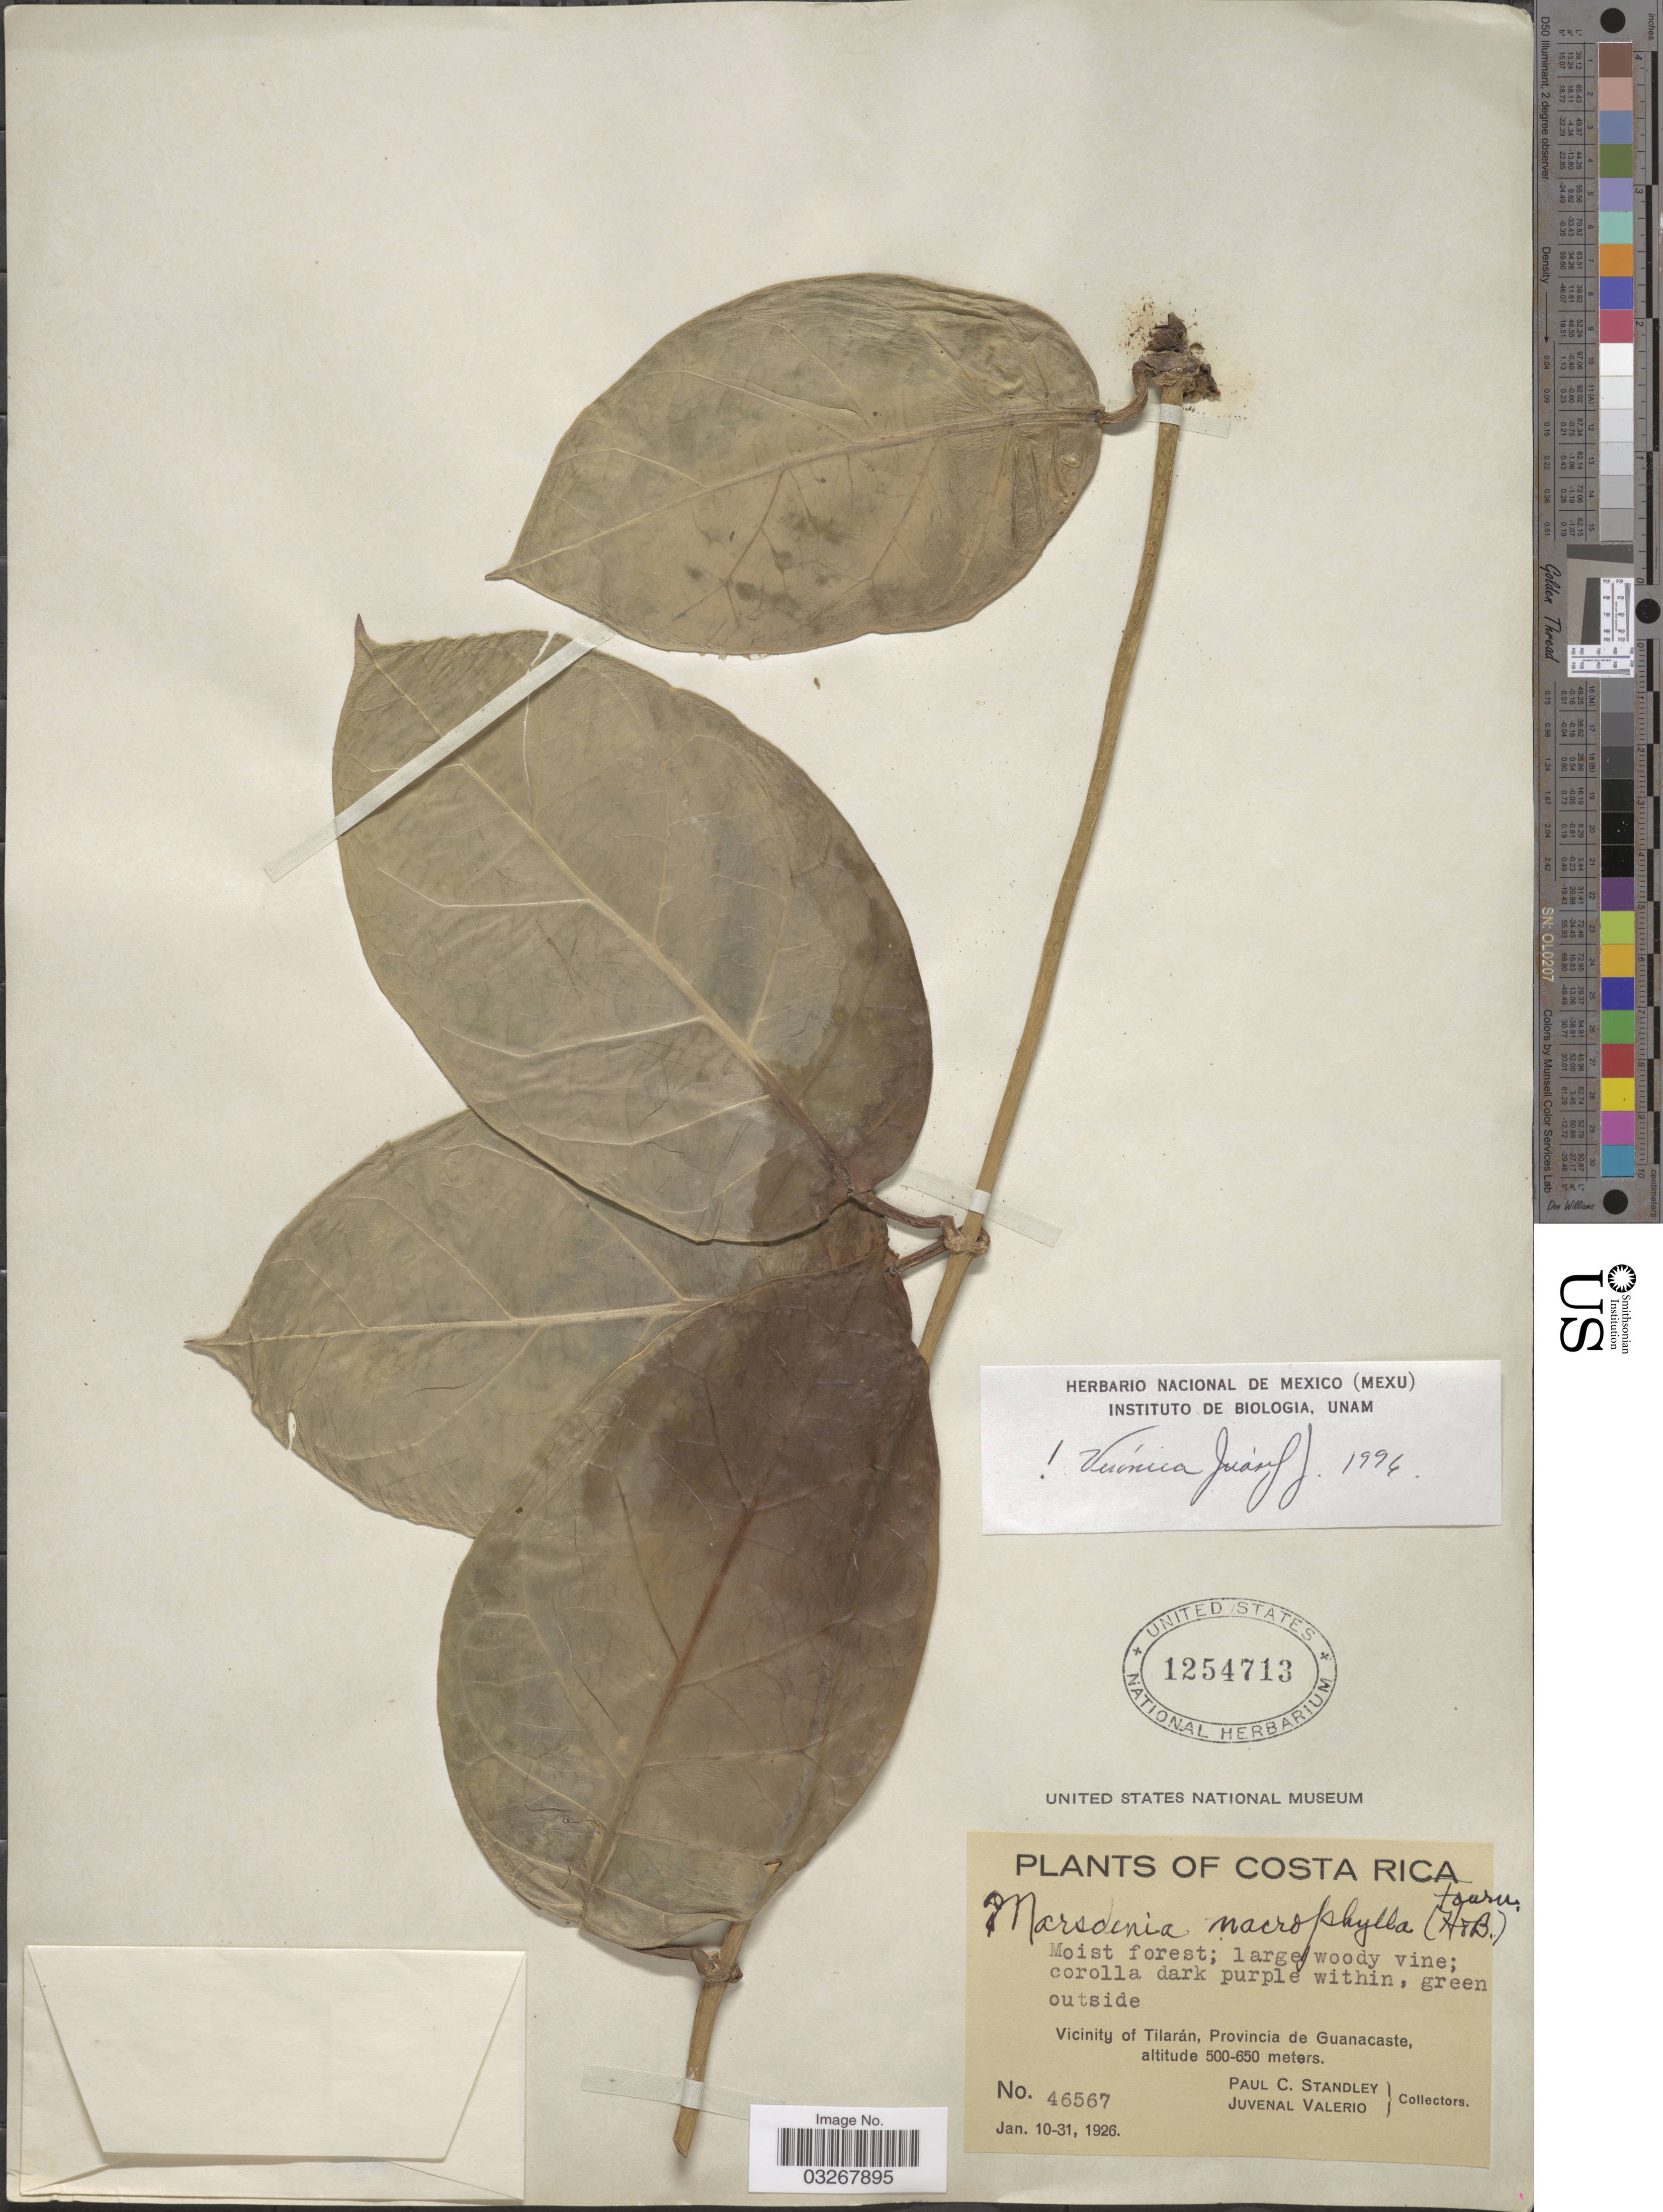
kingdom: Plantae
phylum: Tracheophyta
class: Magnoliopsida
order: Gentianales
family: Apocynaceae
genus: Marsdenia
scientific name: Marsdenia macrophylla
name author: (Humb. & Bonpl. ex Schult.) E. Fourn.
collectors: P. C. Standley & J. Valerio R.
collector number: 46567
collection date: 1926-01-10/1926-01-31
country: Costa Rica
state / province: Guanacaste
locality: Vicinity of Tilarán.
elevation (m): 500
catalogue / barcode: US 1254713